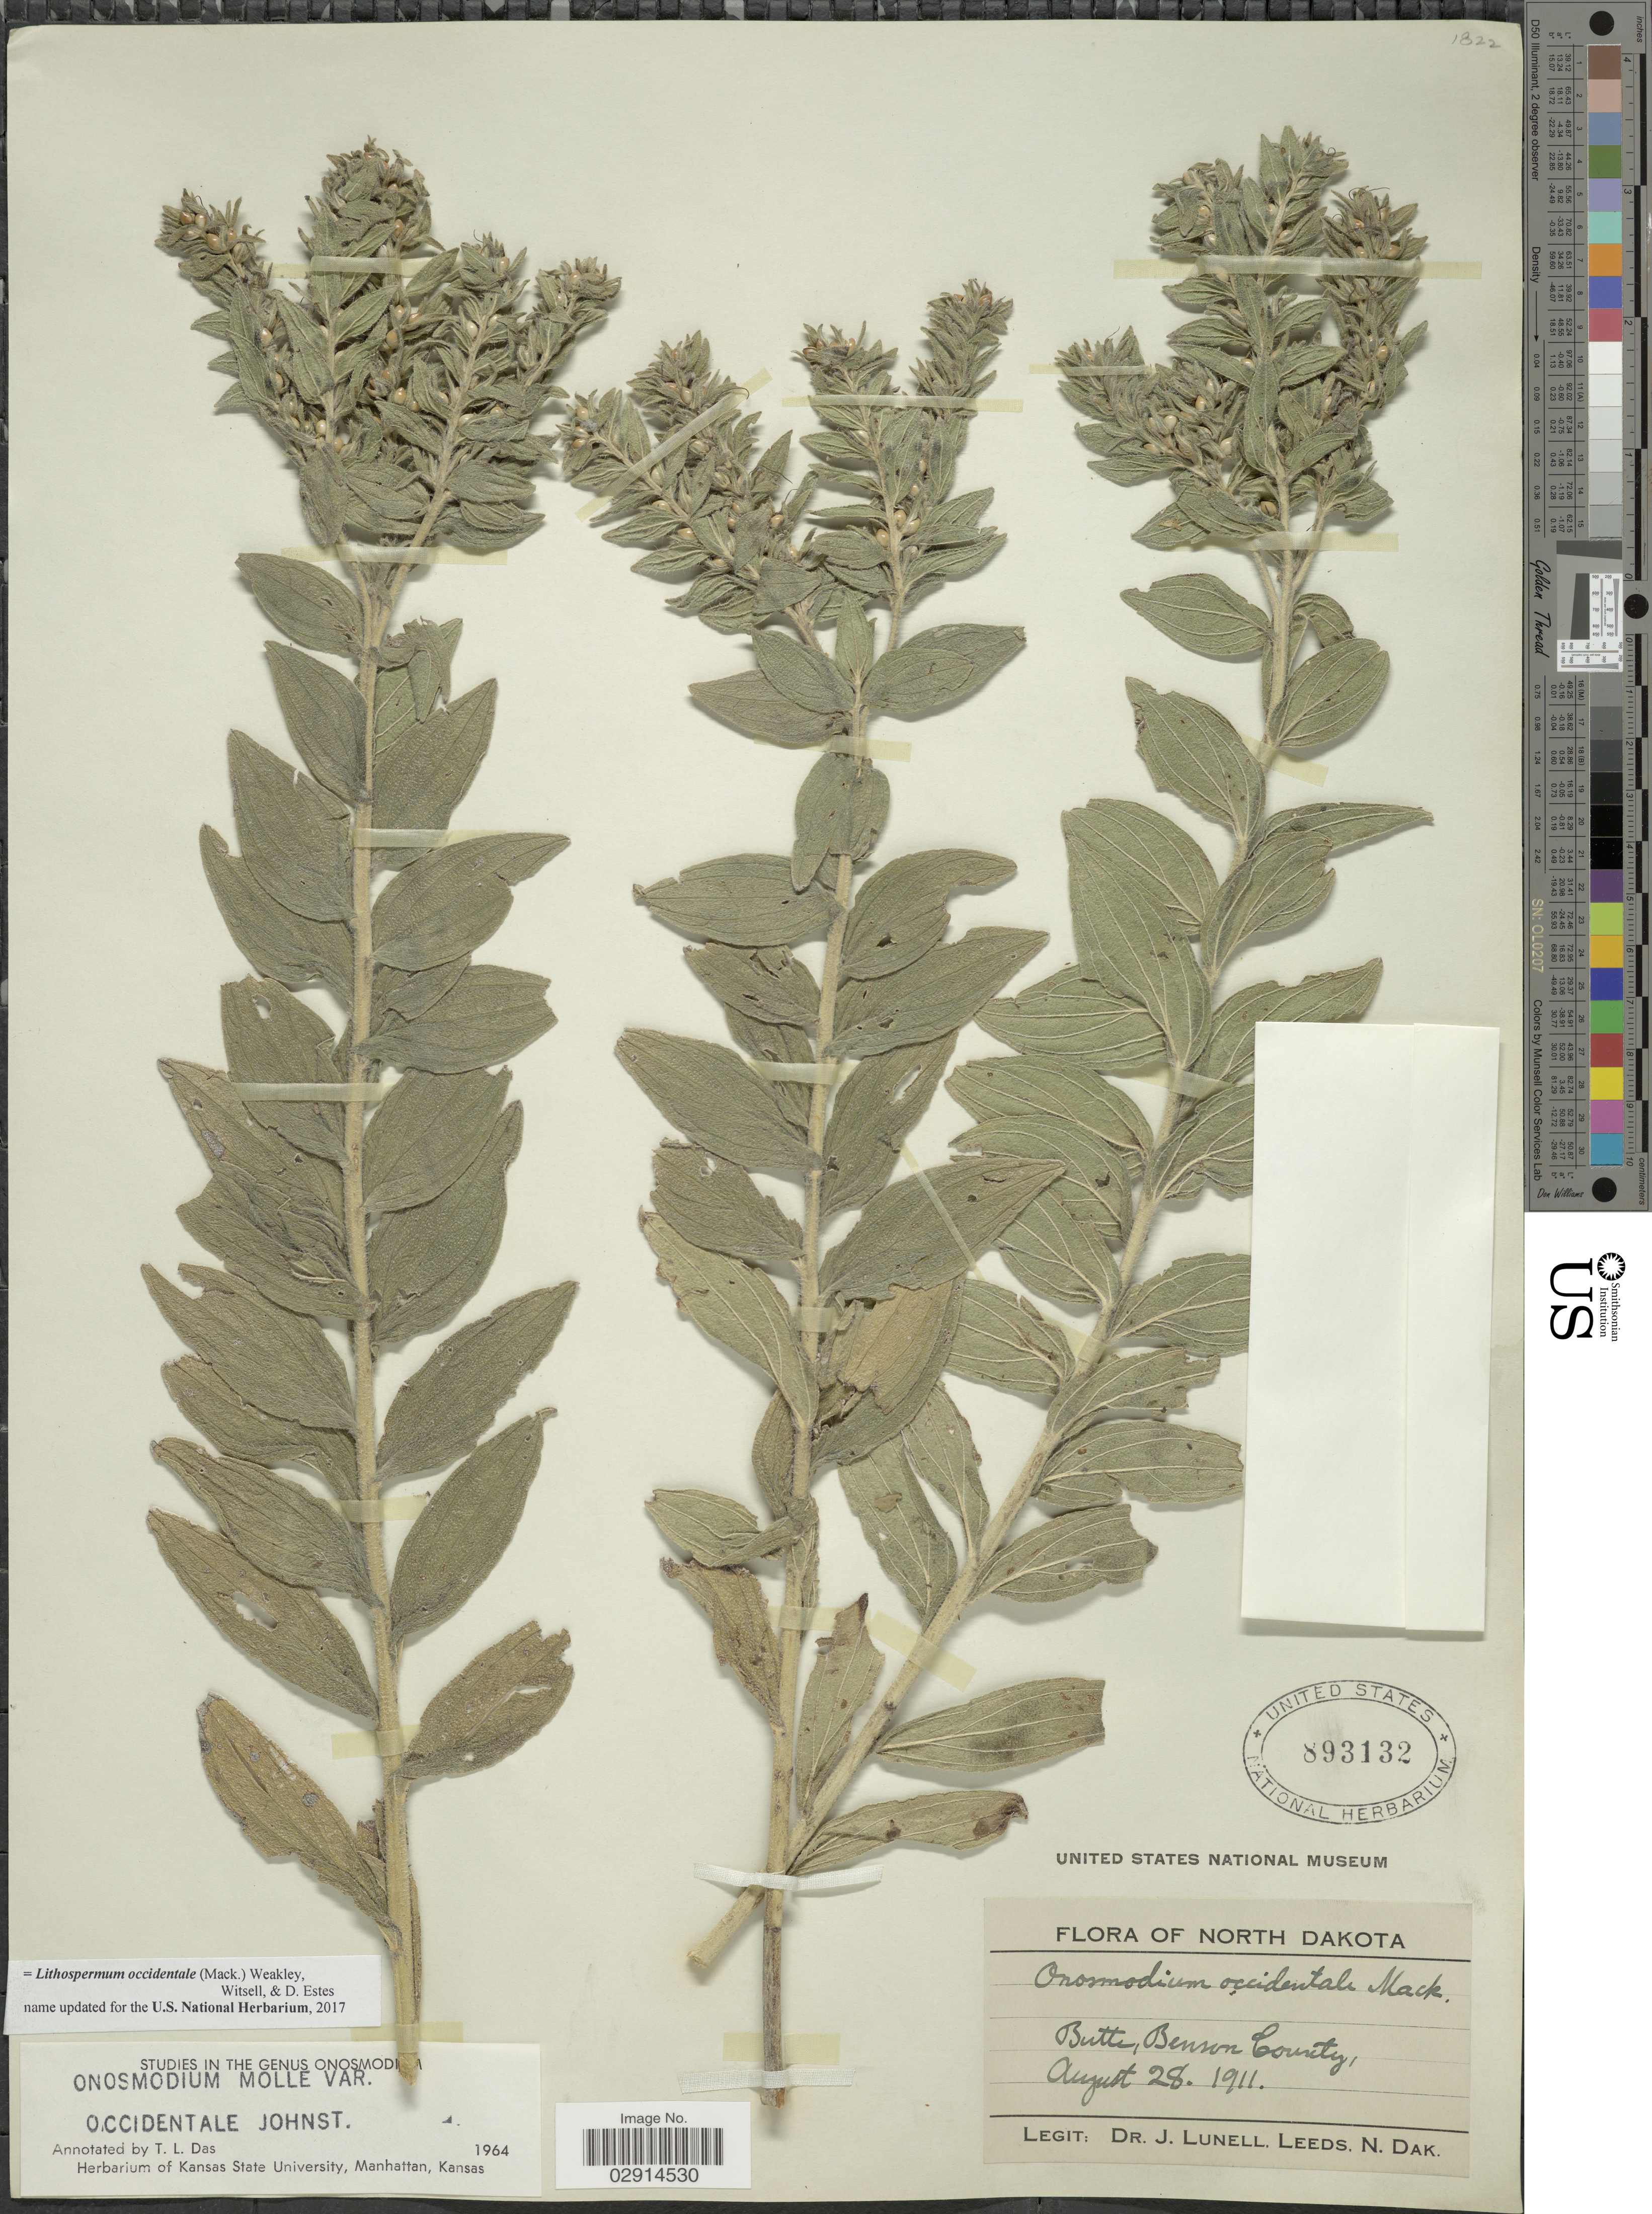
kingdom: Plantae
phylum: Tracheophyta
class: Magnoliopsida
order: Boraginales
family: Boraginaceae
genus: Lithospermum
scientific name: Lithospermum occidentale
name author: (Mack.) Weakley et al.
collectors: J. Lunell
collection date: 1911-08-28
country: United States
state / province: North Dakota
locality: Butte, Benson County.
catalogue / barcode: US 893132